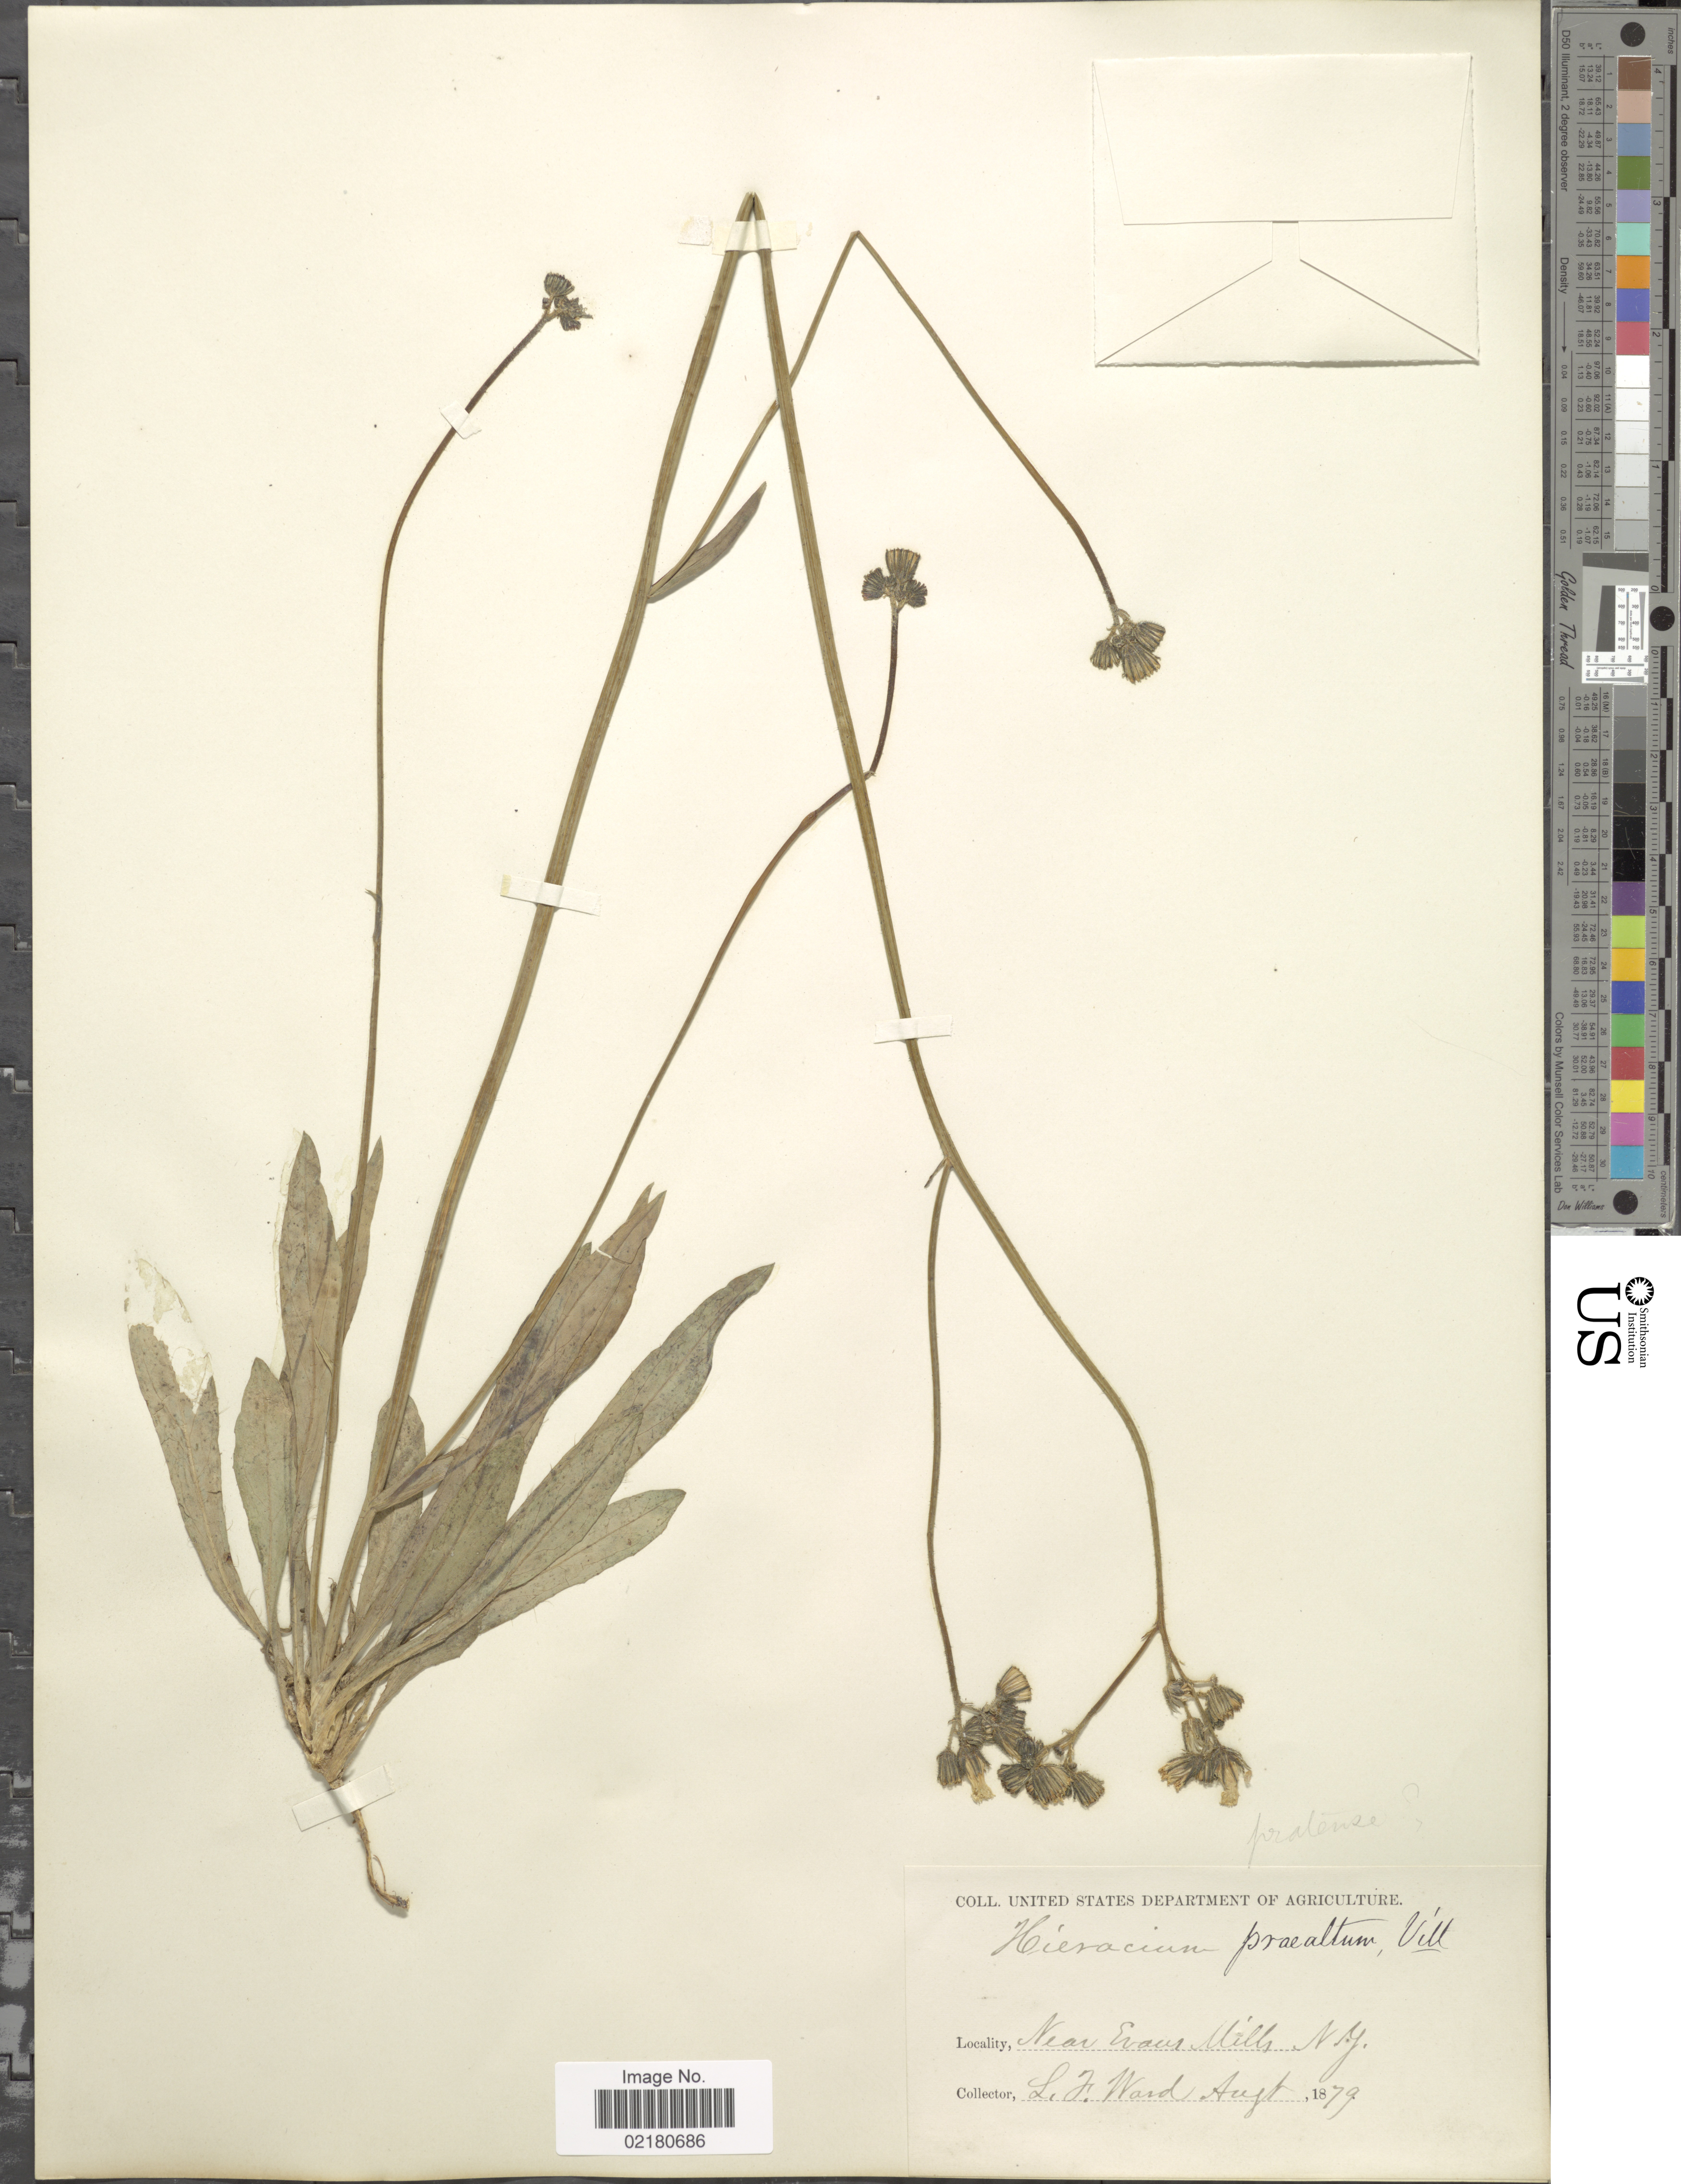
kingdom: Plantae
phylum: Tracheophyta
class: Magnoliopsida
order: Asterales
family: Asteraceae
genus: Pilosella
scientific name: Pilosella piloselloides subsp. praealta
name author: (Gochnat) S. Bräut. & Greuter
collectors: L. Ward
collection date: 1879-08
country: United States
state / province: New York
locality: Near Evans Mills N.J.